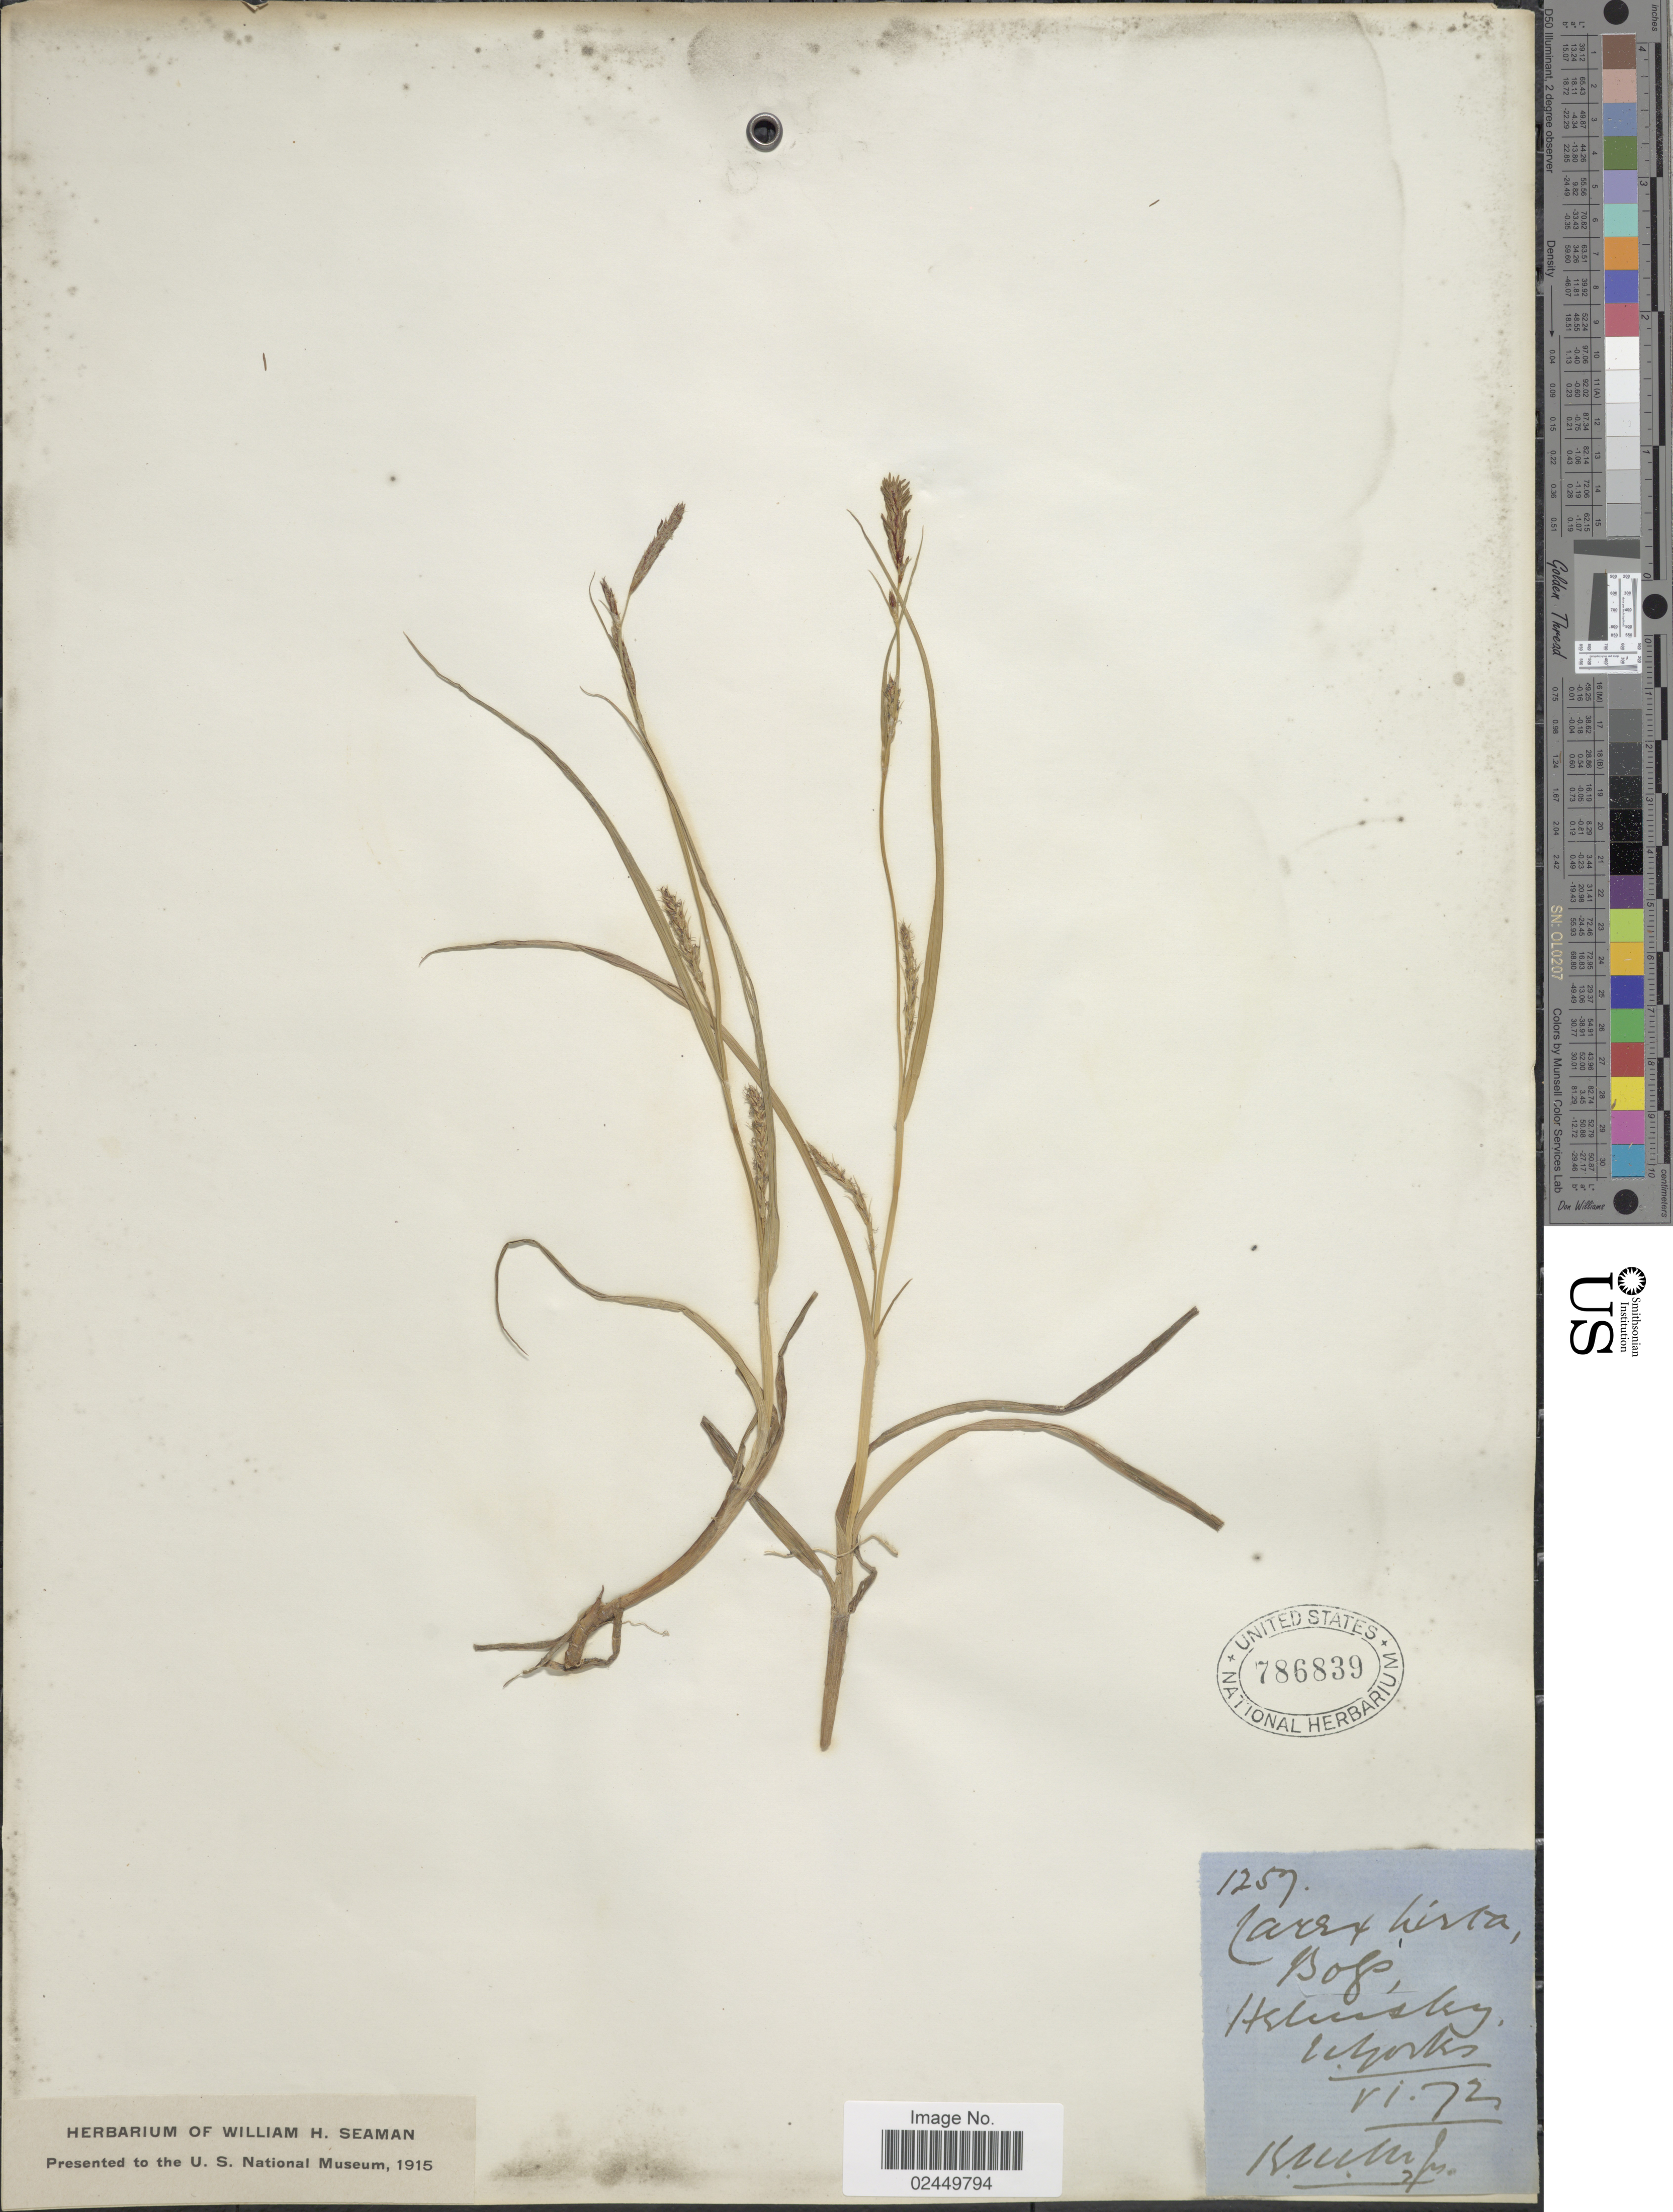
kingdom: Plantae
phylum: Tracheophyta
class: Liliopsida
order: Poales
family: Cyperaceae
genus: Carex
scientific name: Carex hirta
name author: L.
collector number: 1257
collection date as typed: Transcribed d/m/y: /6/72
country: United Kingdom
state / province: England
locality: Helmsley, n. yorks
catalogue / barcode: US 786839